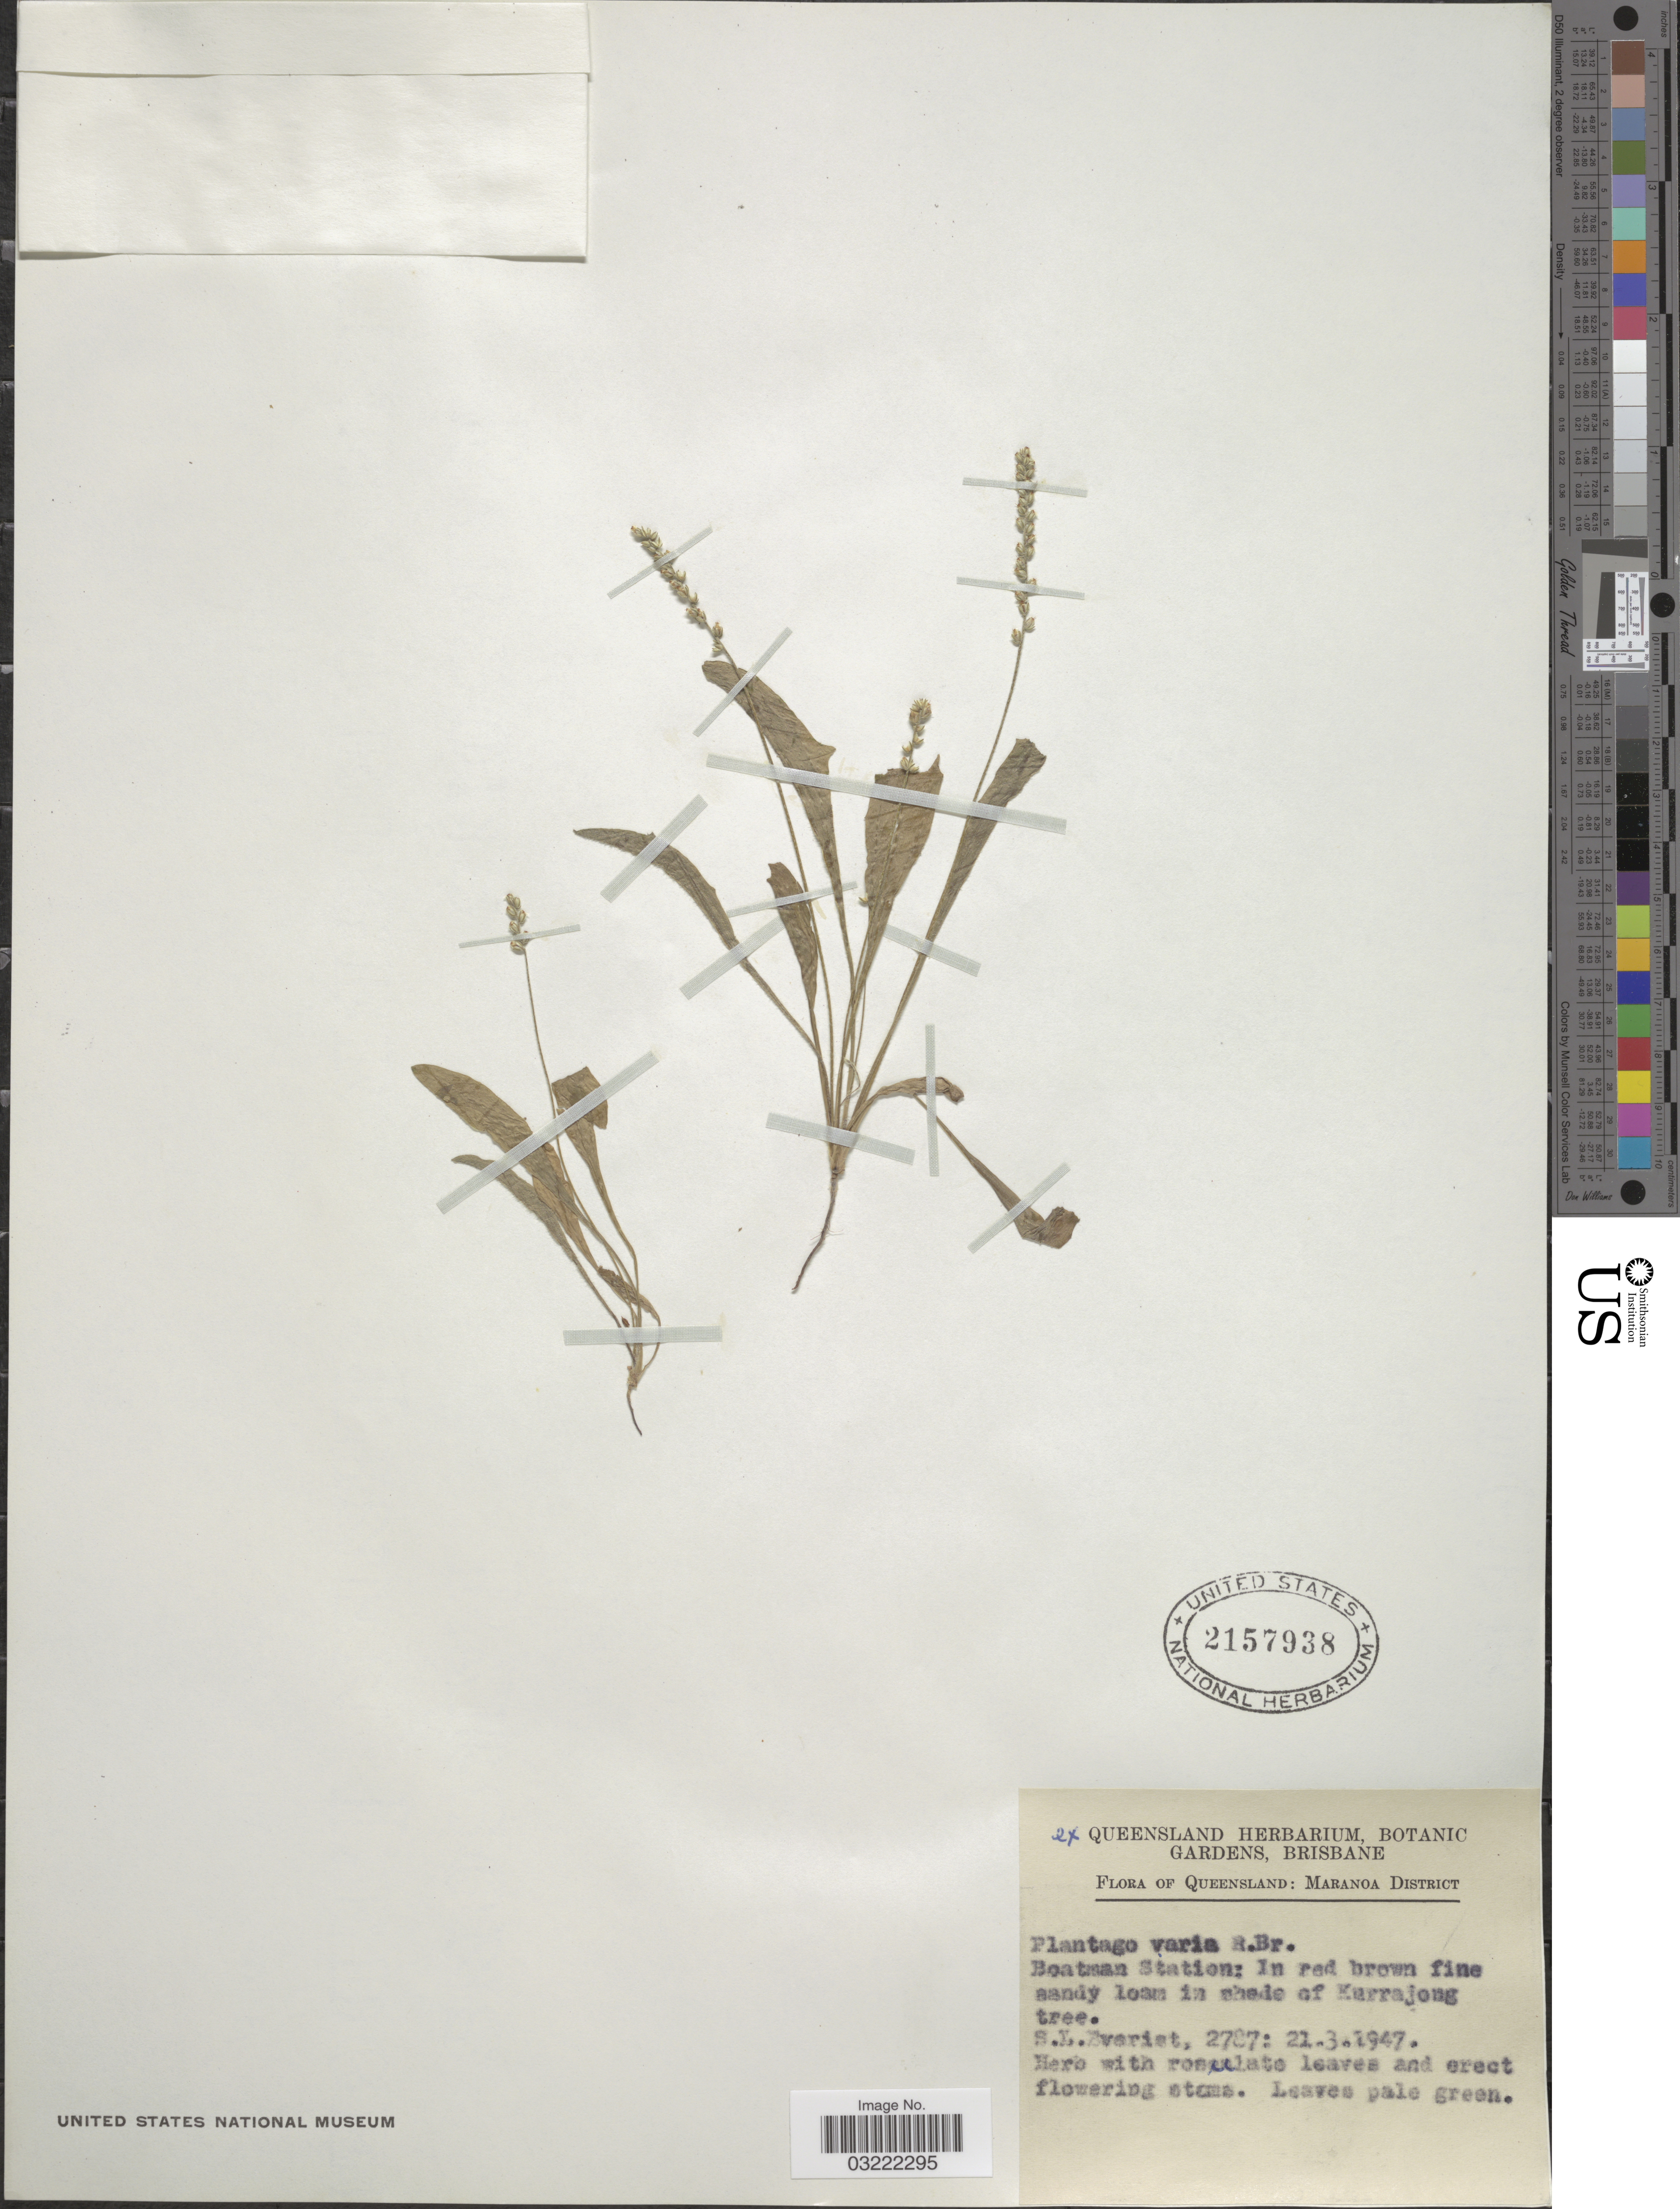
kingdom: Plantae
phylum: Tracheophyta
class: Magnoliopsida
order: Lamiales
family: Plantaginaceae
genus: Plantago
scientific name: Plantago varia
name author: R. Br.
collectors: S. Everist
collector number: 2787*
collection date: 1947-03-21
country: Australia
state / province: Queensland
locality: Maranoa District, Boatman Station: In red brown fine sandy loam in shade of Kurrajong.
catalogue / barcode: US 2157938